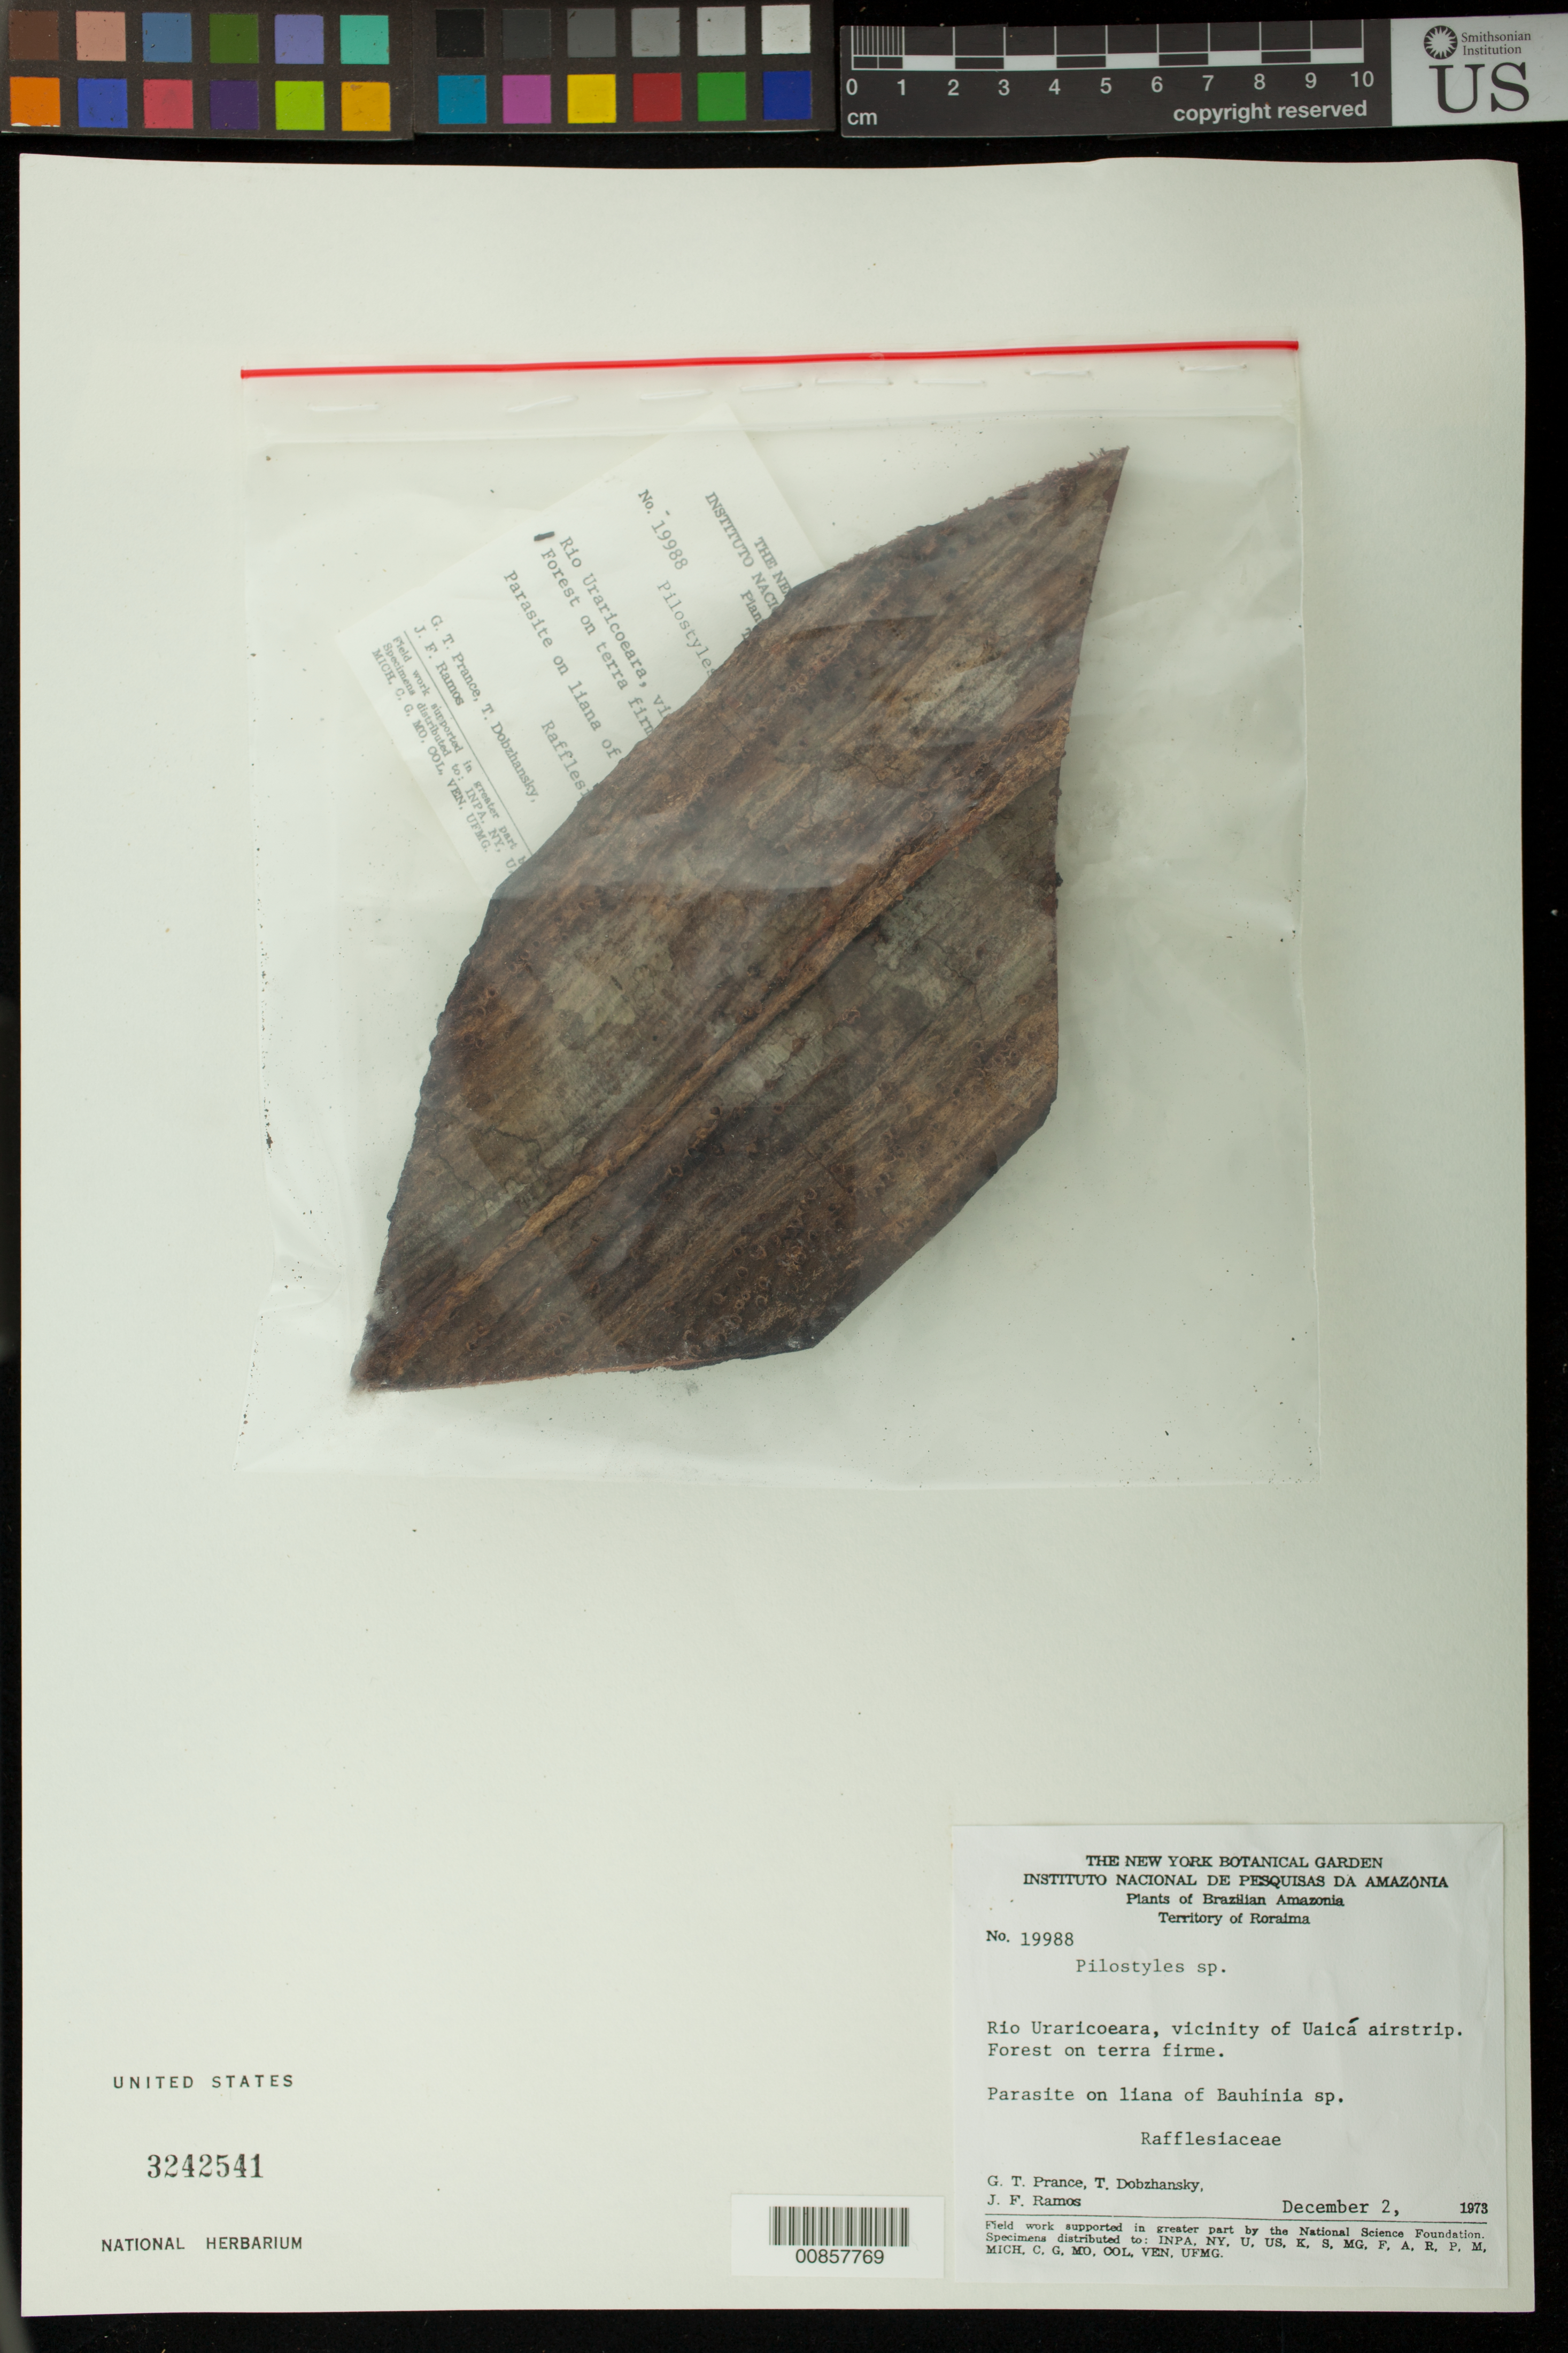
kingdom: Plantae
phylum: Tracheophyta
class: Magnoliopsida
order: Cucurbitales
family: Apodanthaceae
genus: Pilostyles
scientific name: Pilostyles sp.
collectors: G. T. Prance, T. Dobzhansky & J. F. Ramos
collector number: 19988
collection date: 1973-12-02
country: Brazil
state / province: Roraima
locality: Rio Uraricoeara, vicinity of Uaicá airstrip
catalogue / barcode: US 3242541